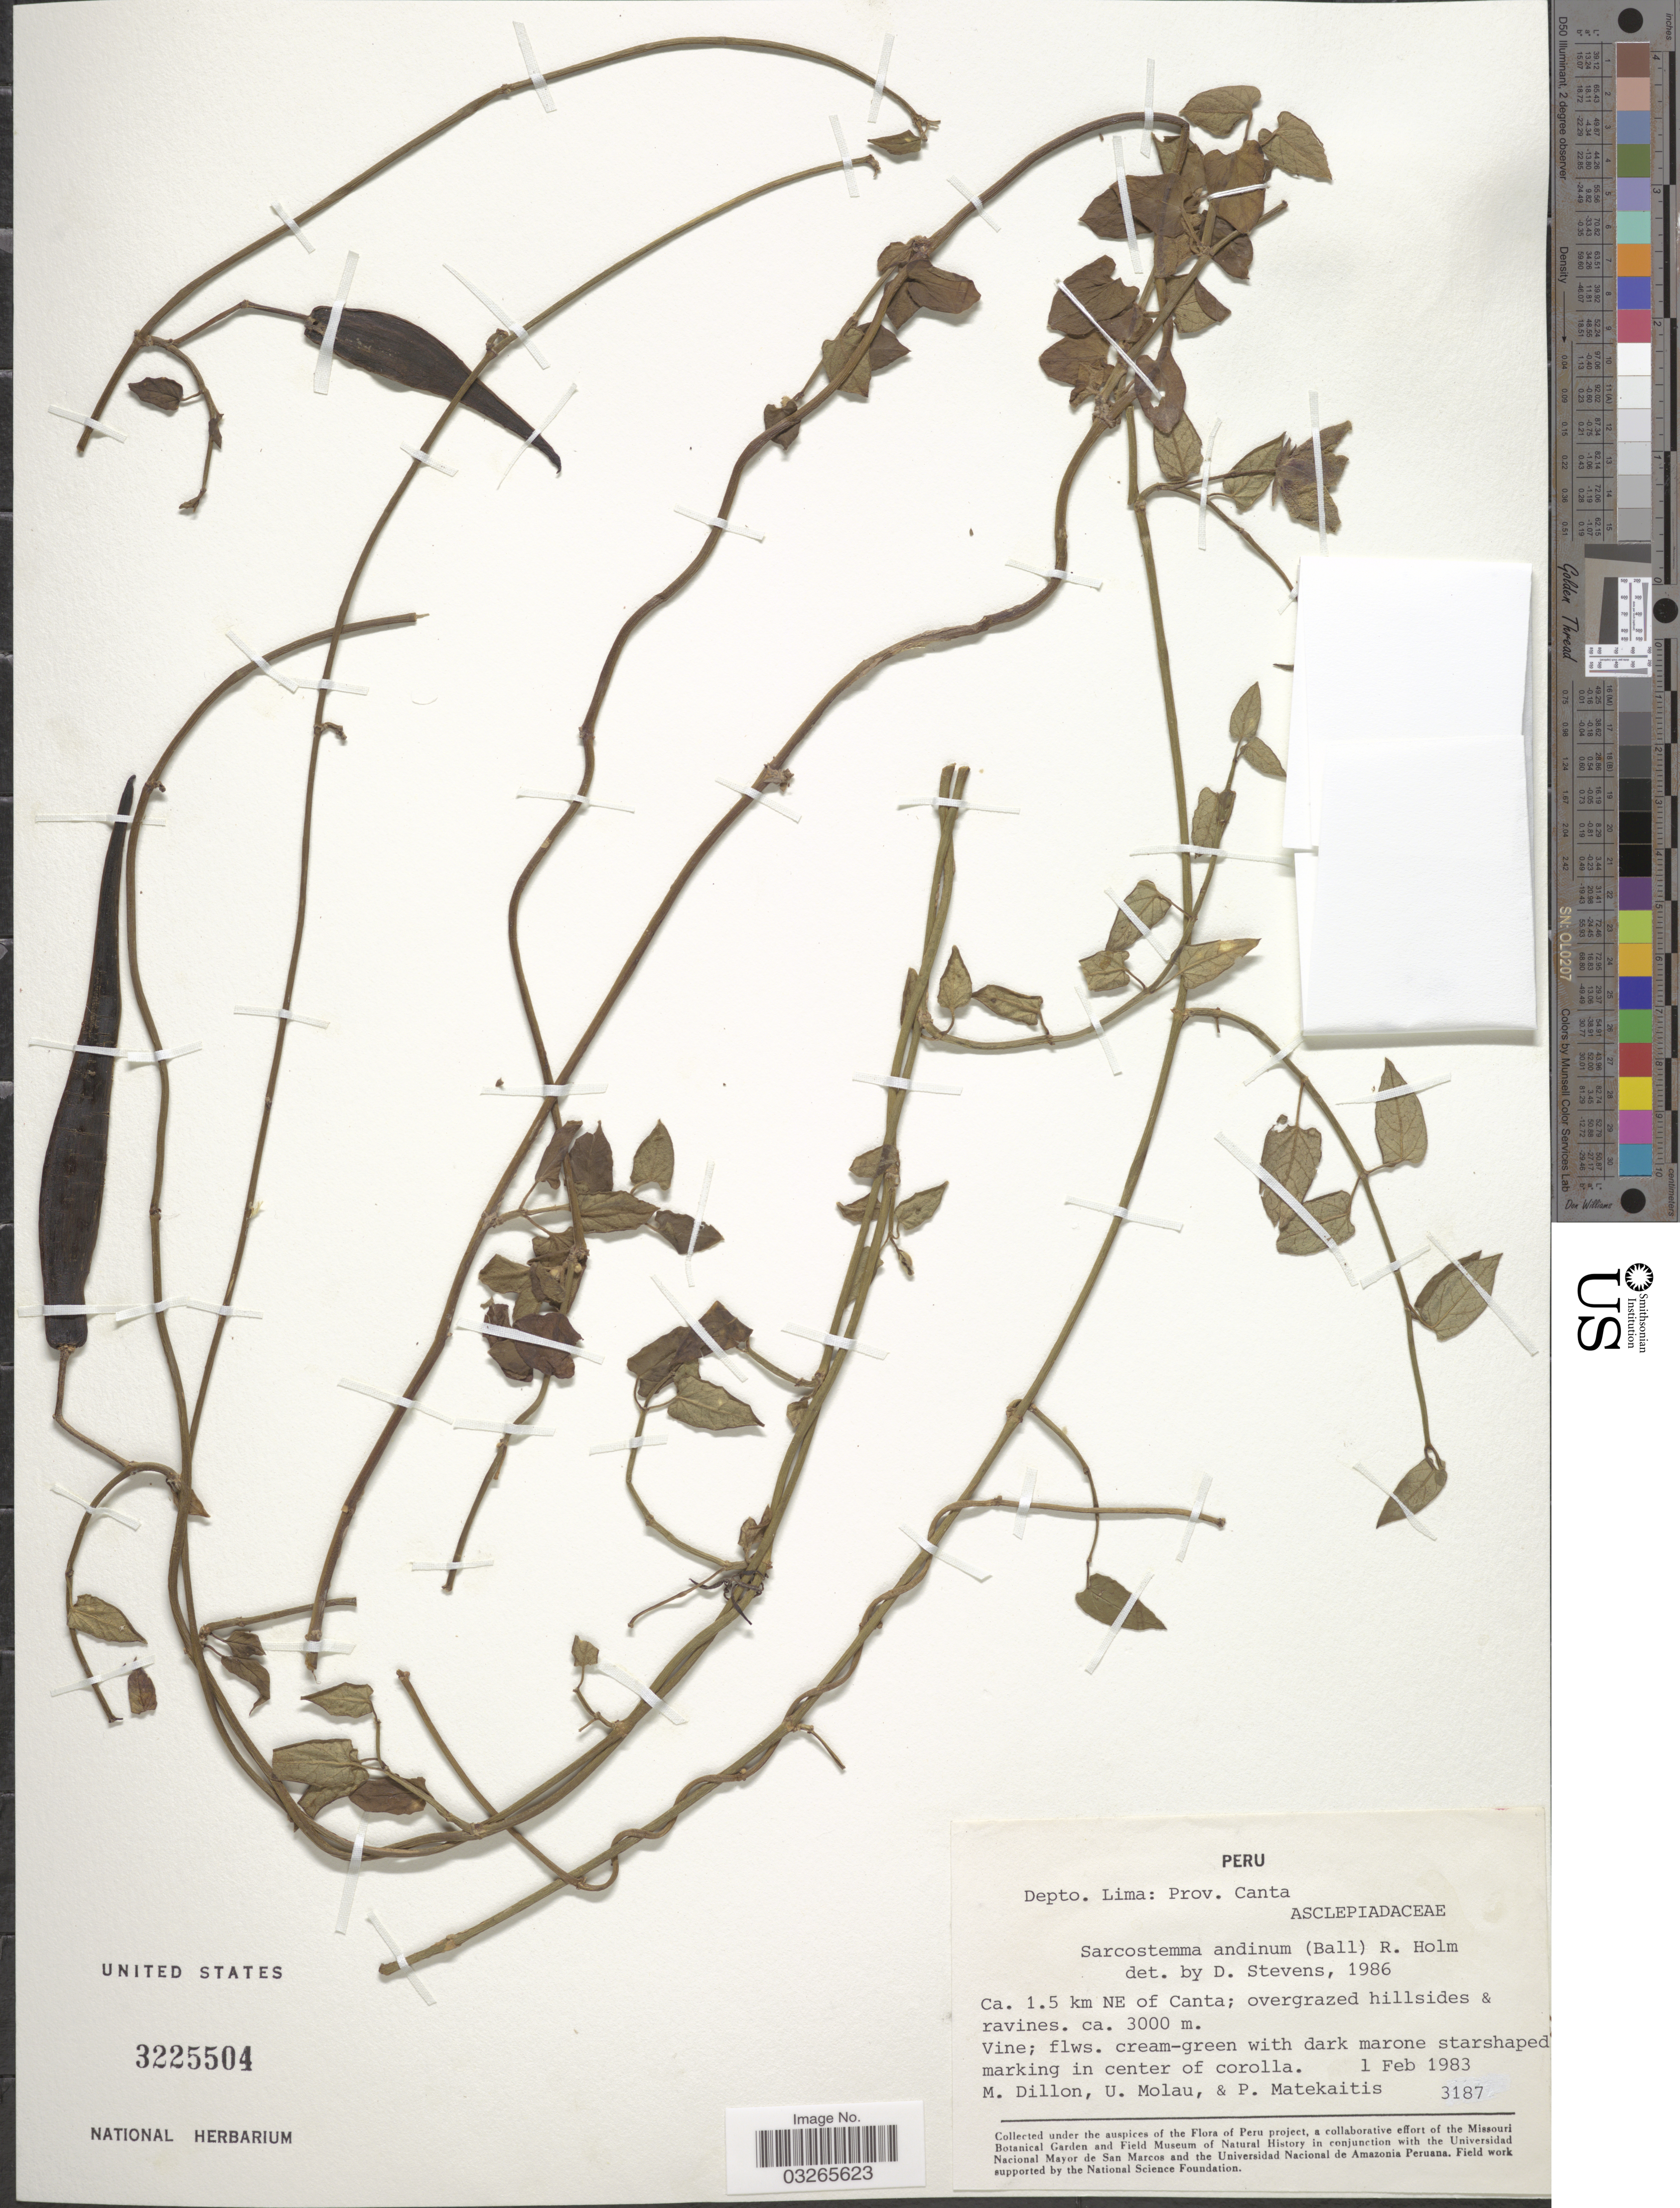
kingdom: Plantae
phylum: Tracheophyta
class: Magnoliopsida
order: Gentianales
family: Apocynaceae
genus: Sarcostemma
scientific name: Sarcostemma andinum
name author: (Ball) R.W. Holm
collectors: M. O. Dillon, U. Molau & P. Matekaitis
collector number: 3187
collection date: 1983-02-01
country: Peru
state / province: Lima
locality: Depto. Lima: Prov. Canta, Ca. 1.5 km NE of Canta.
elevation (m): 3000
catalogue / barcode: US 3225504